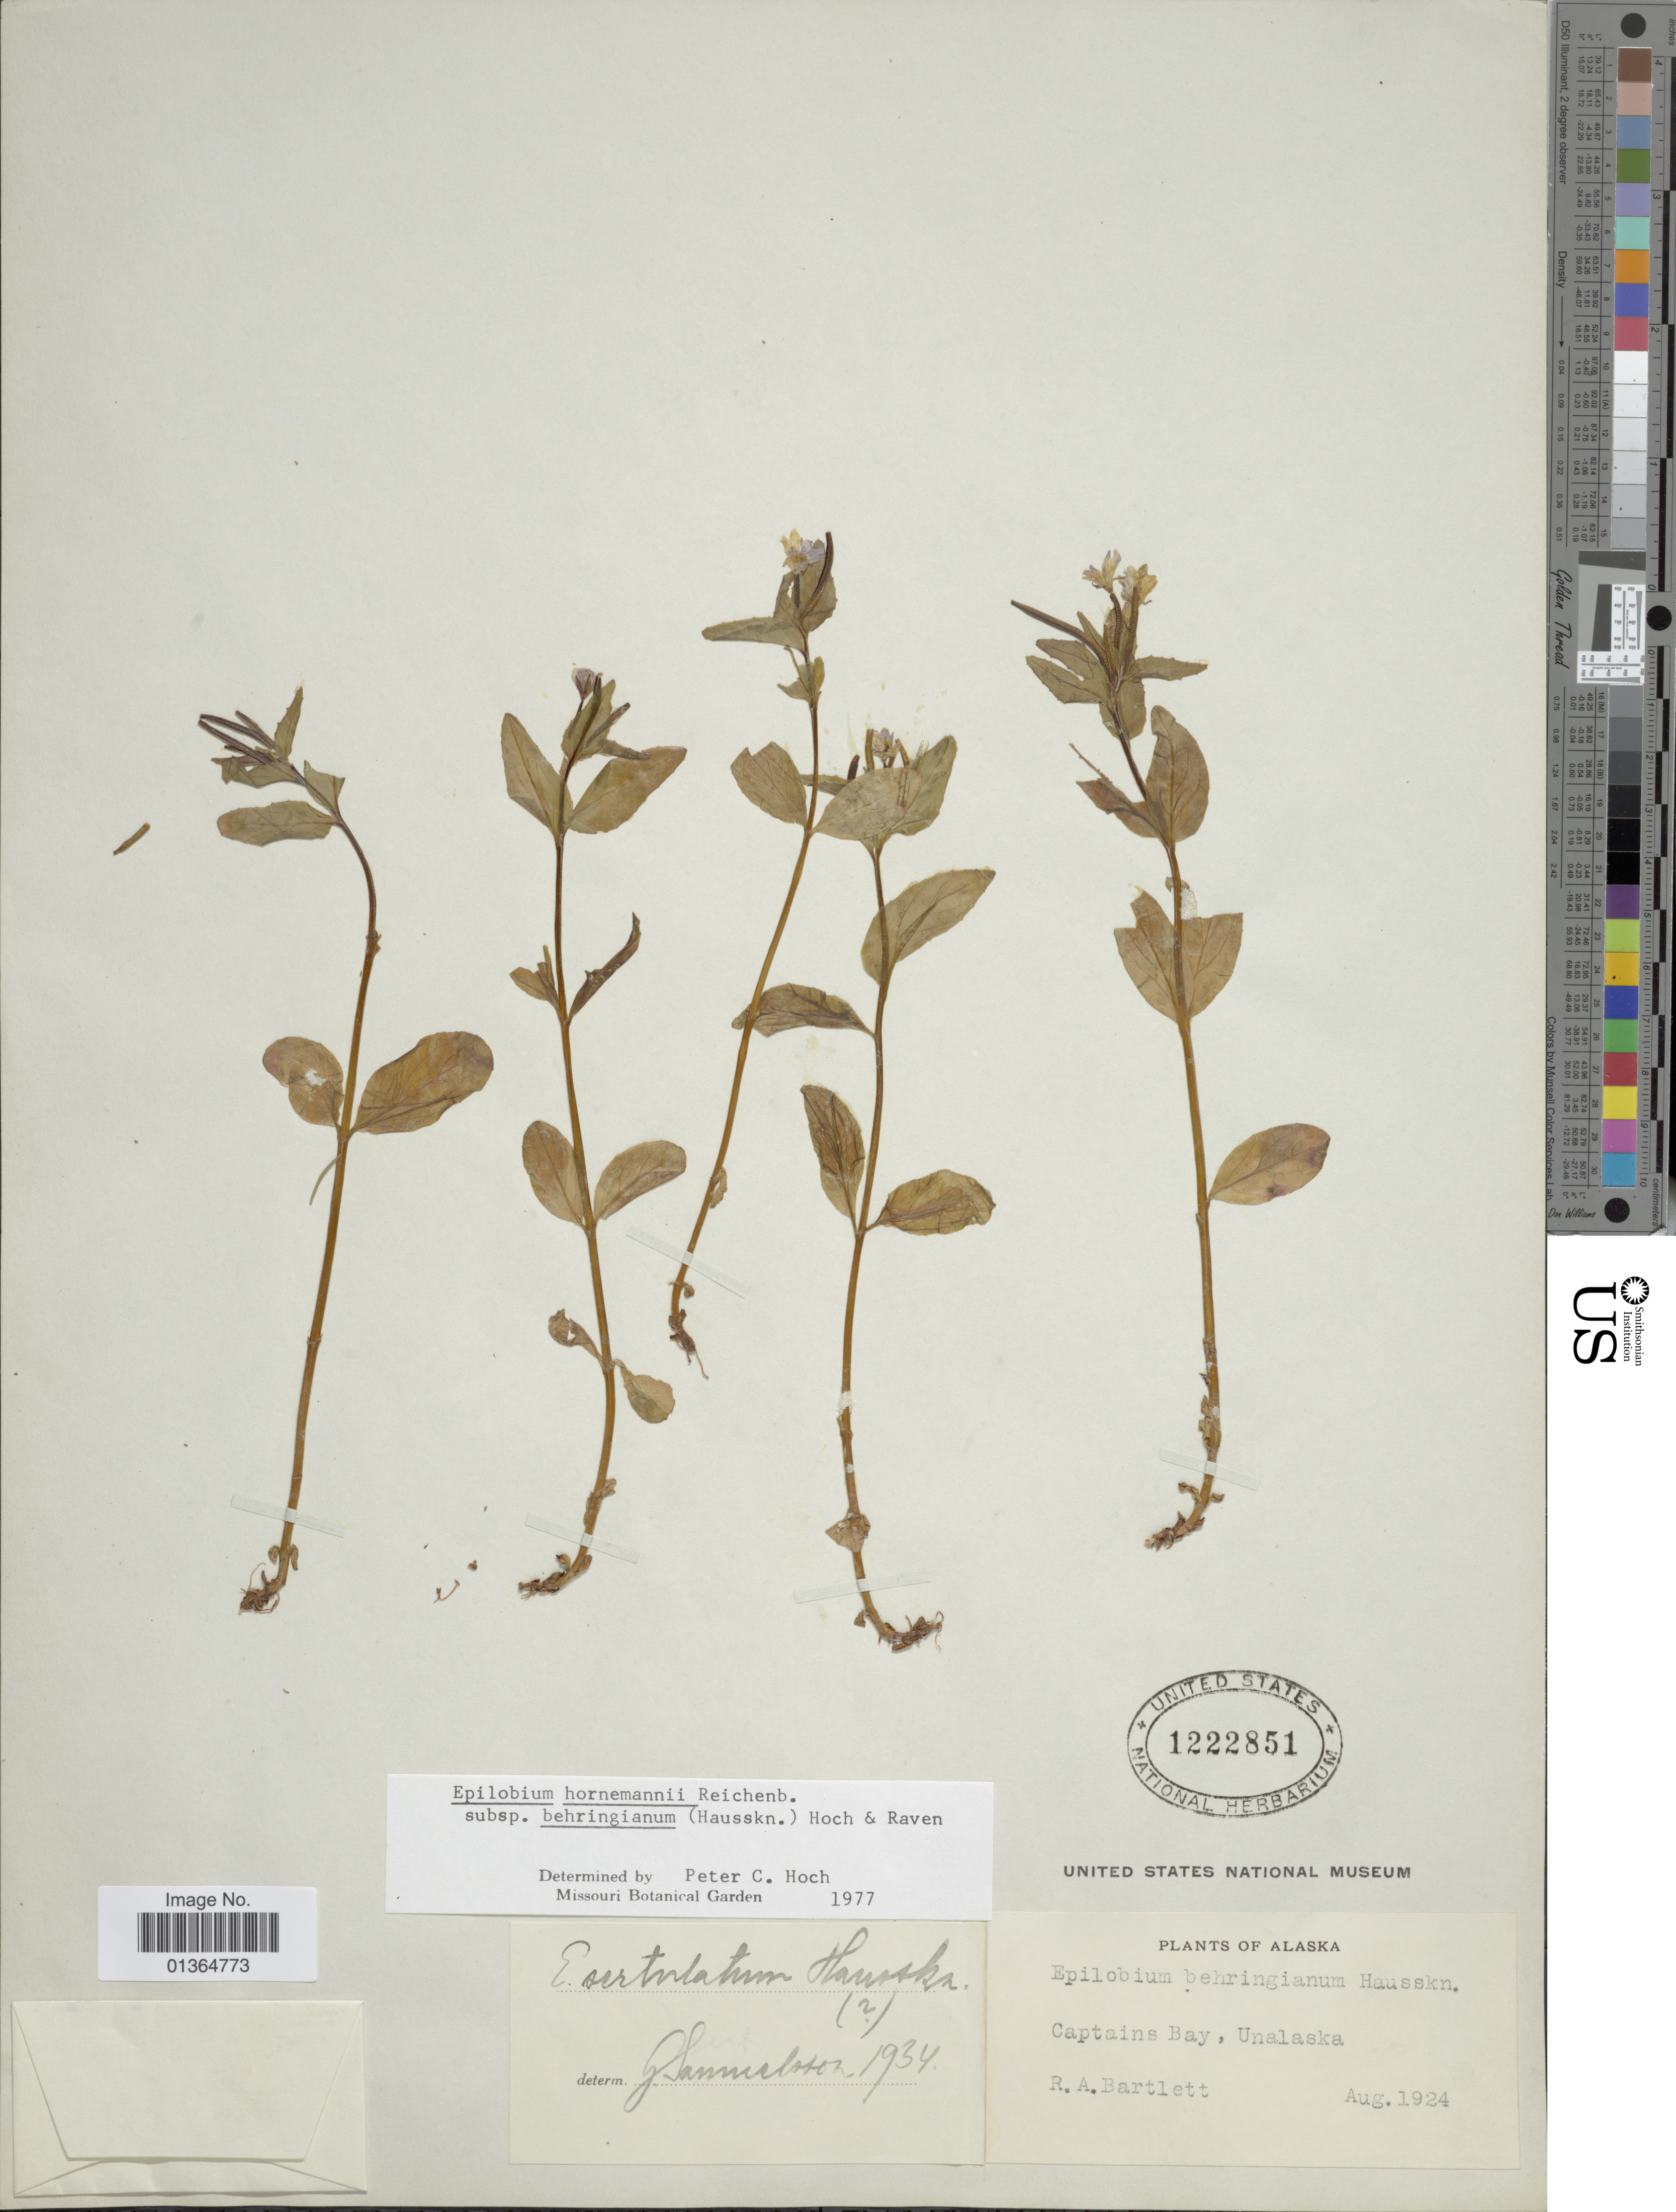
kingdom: Plantae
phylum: Tracheophyta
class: Magnoliopsida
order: Myrtales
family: Onagraceae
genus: Epilobium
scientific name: Epilobium hornemannii subsp. behringianum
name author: (Hausskn.) Hoch & P.H. Raven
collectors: R. A. Bartlett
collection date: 1924-08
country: United States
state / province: Alaska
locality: Captains Bay, Unalaska.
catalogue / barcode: US 1222851